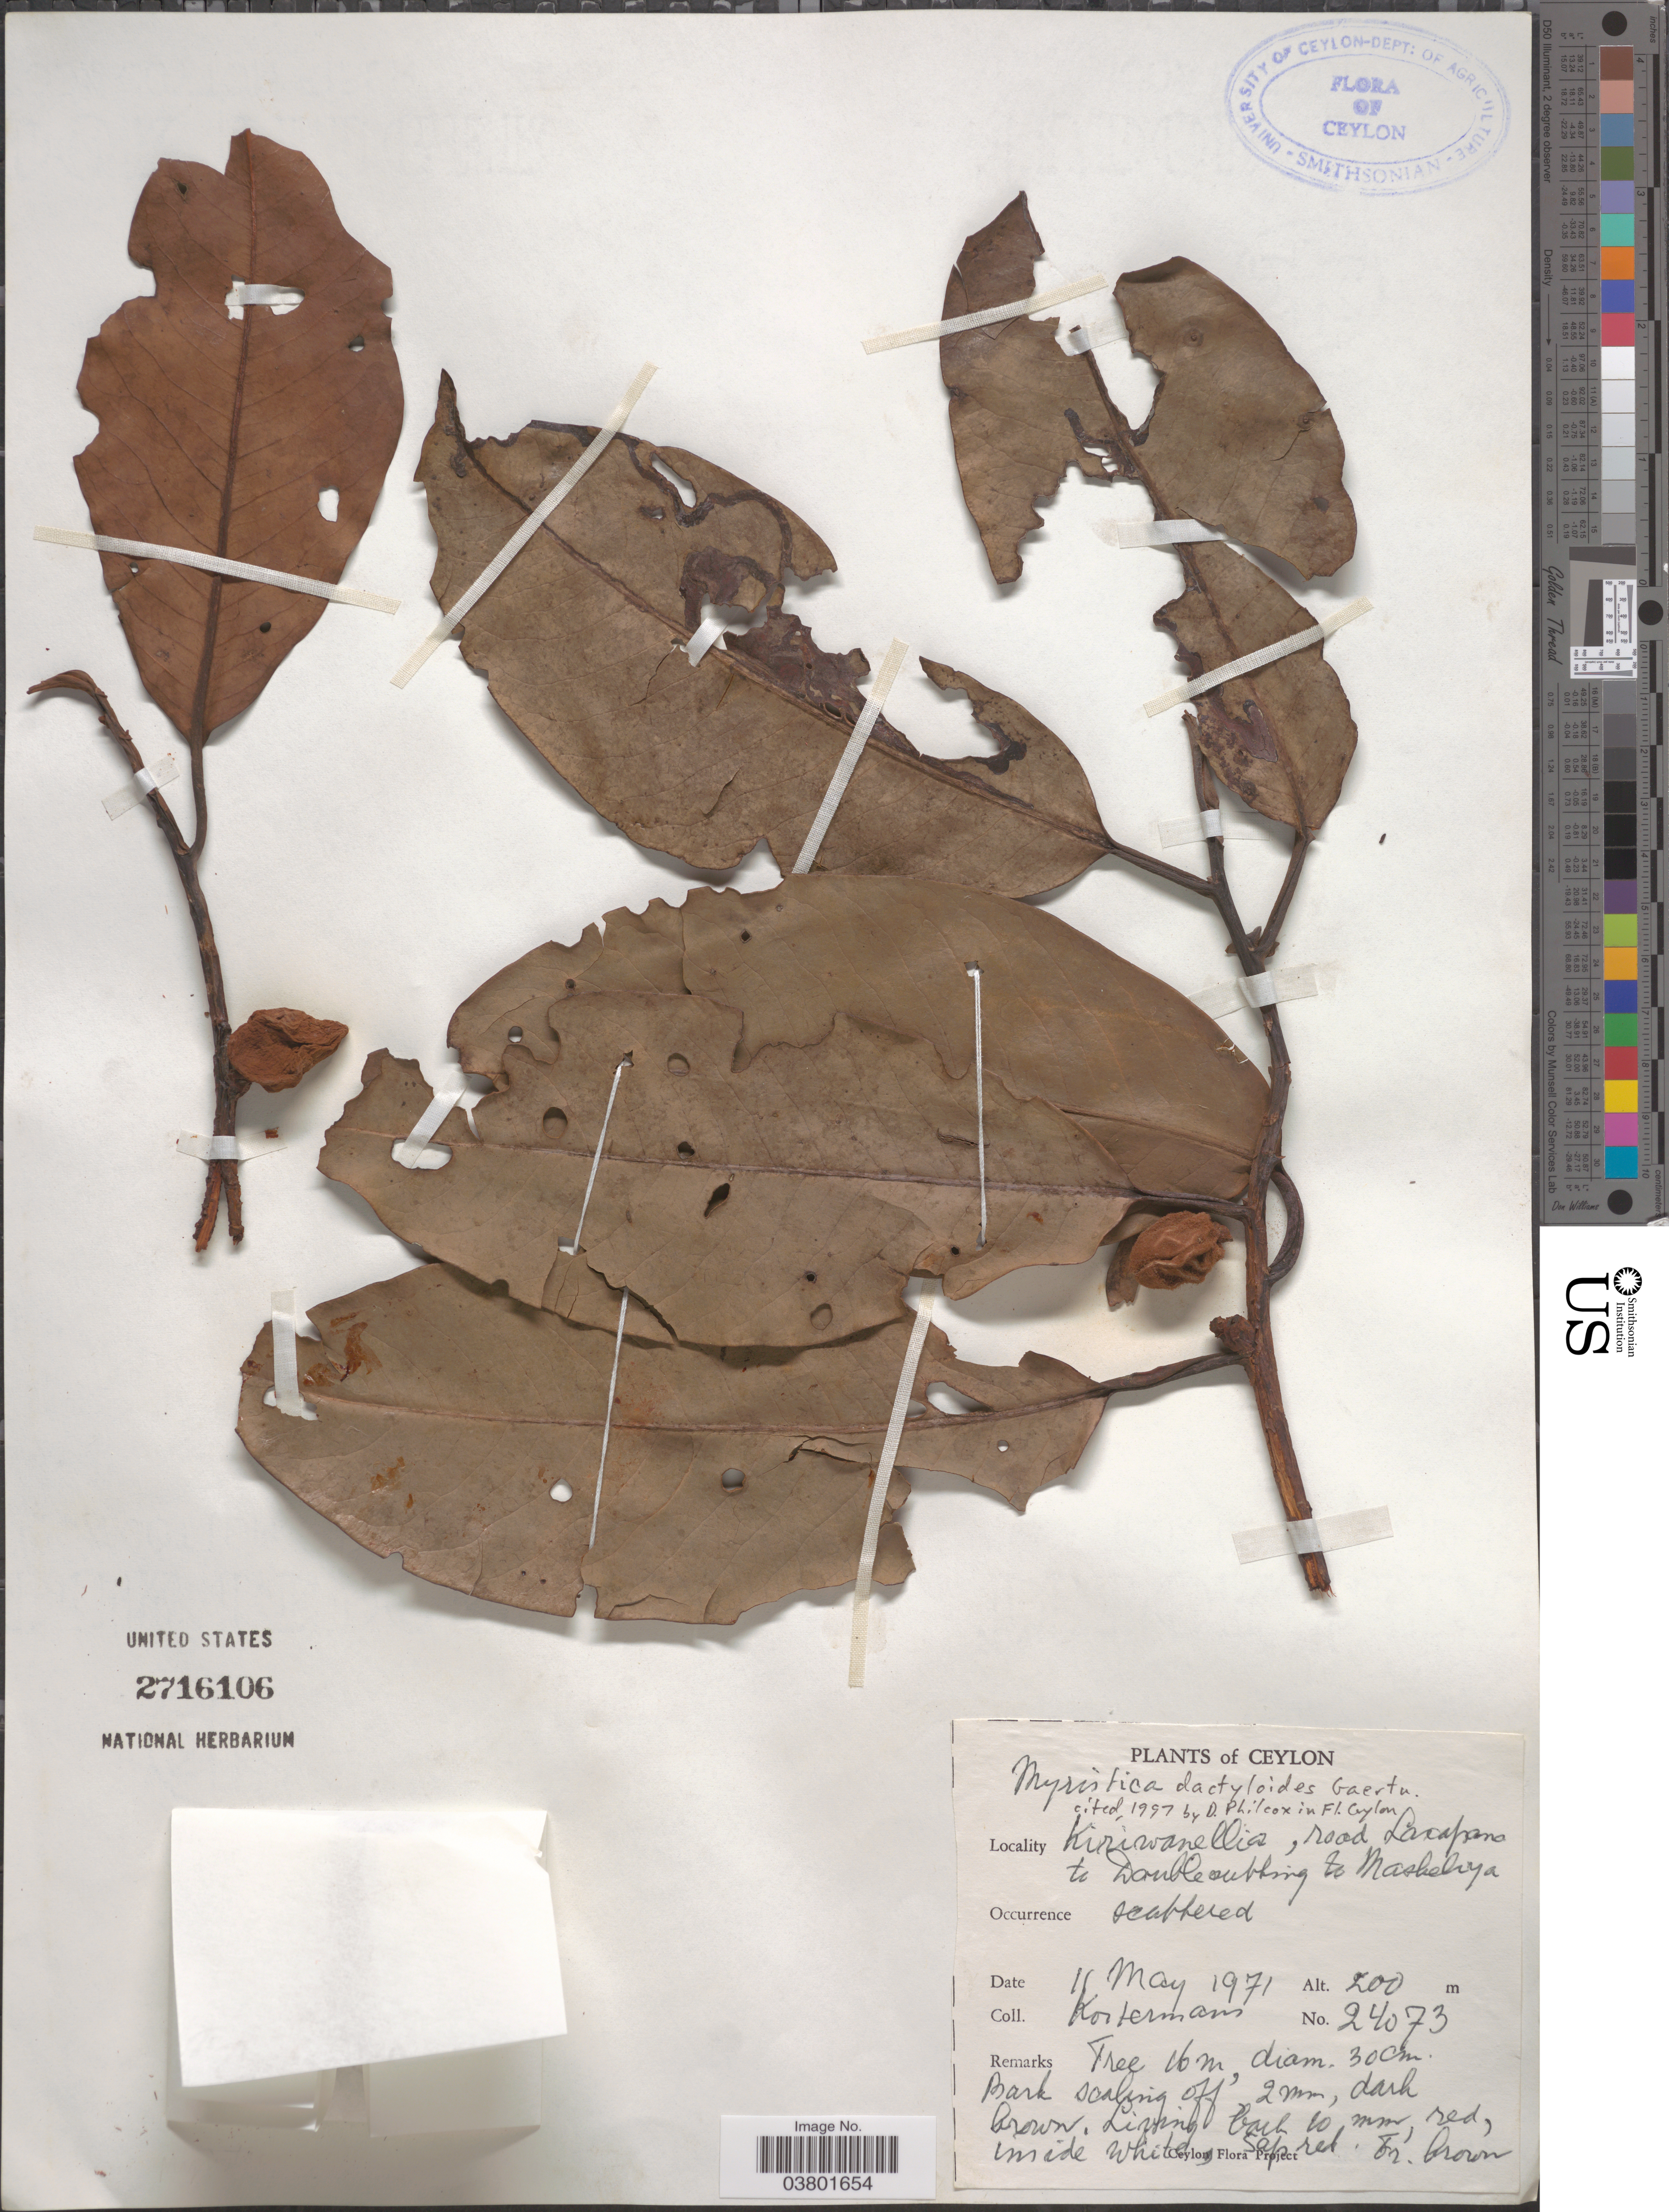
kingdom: Plantae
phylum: Tracheophyta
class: Magnoliopsida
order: Magnoliales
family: Myristicaceae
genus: Myristica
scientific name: Myristica dactyloides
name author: Wall.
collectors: Kostermans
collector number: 24073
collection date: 1971-05-11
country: Sri Lanka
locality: Ceylon. Kiriwanellia, road Laxapana to Doublecubbing [interpreted] to Maskeliya.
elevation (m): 200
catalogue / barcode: US 2716106